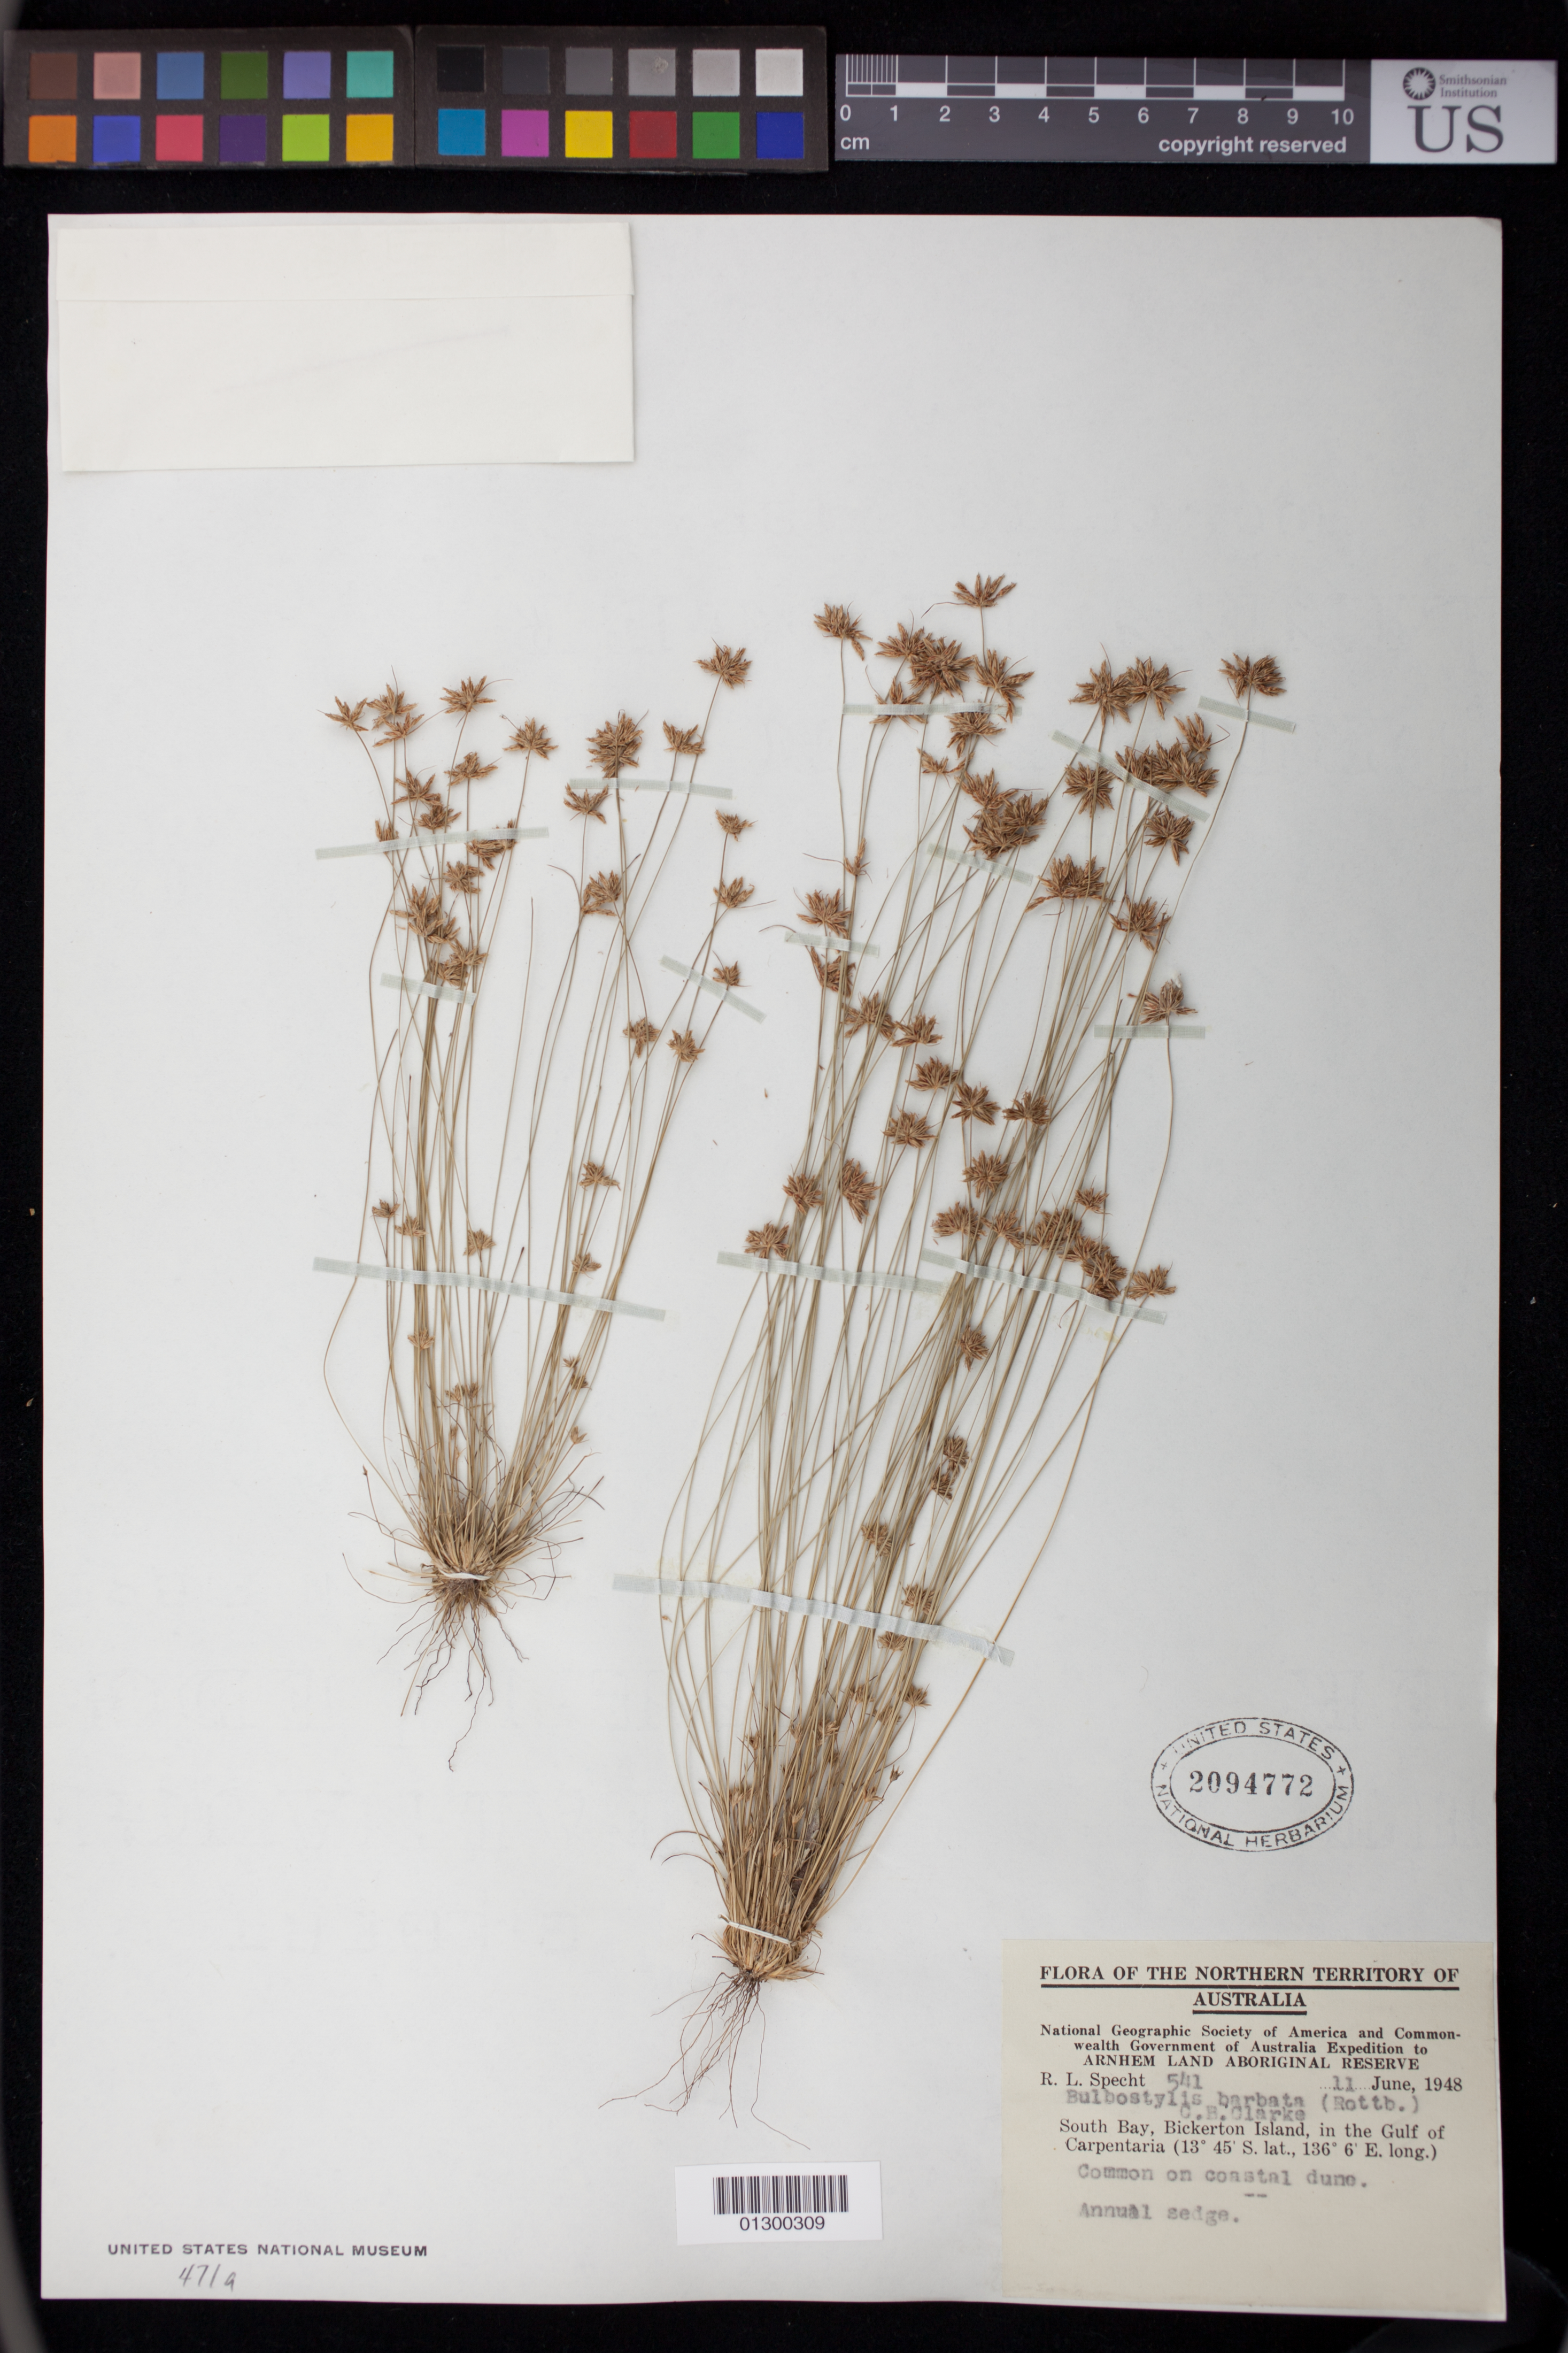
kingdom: Plantae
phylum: Tracheophyta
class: Liliopsida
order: Poales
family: Cyperaceae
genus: Bulbostylis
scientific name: Bulbostylis barbata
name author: (Rottb.) C.B. Clarke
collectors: R. L. Specht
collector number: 541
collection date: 1948-06-11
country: Australia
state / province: Northern Territory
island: Bickerton Island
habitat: Common on coastal dune.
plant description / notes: Annual sedge.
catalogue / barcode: US 2094772